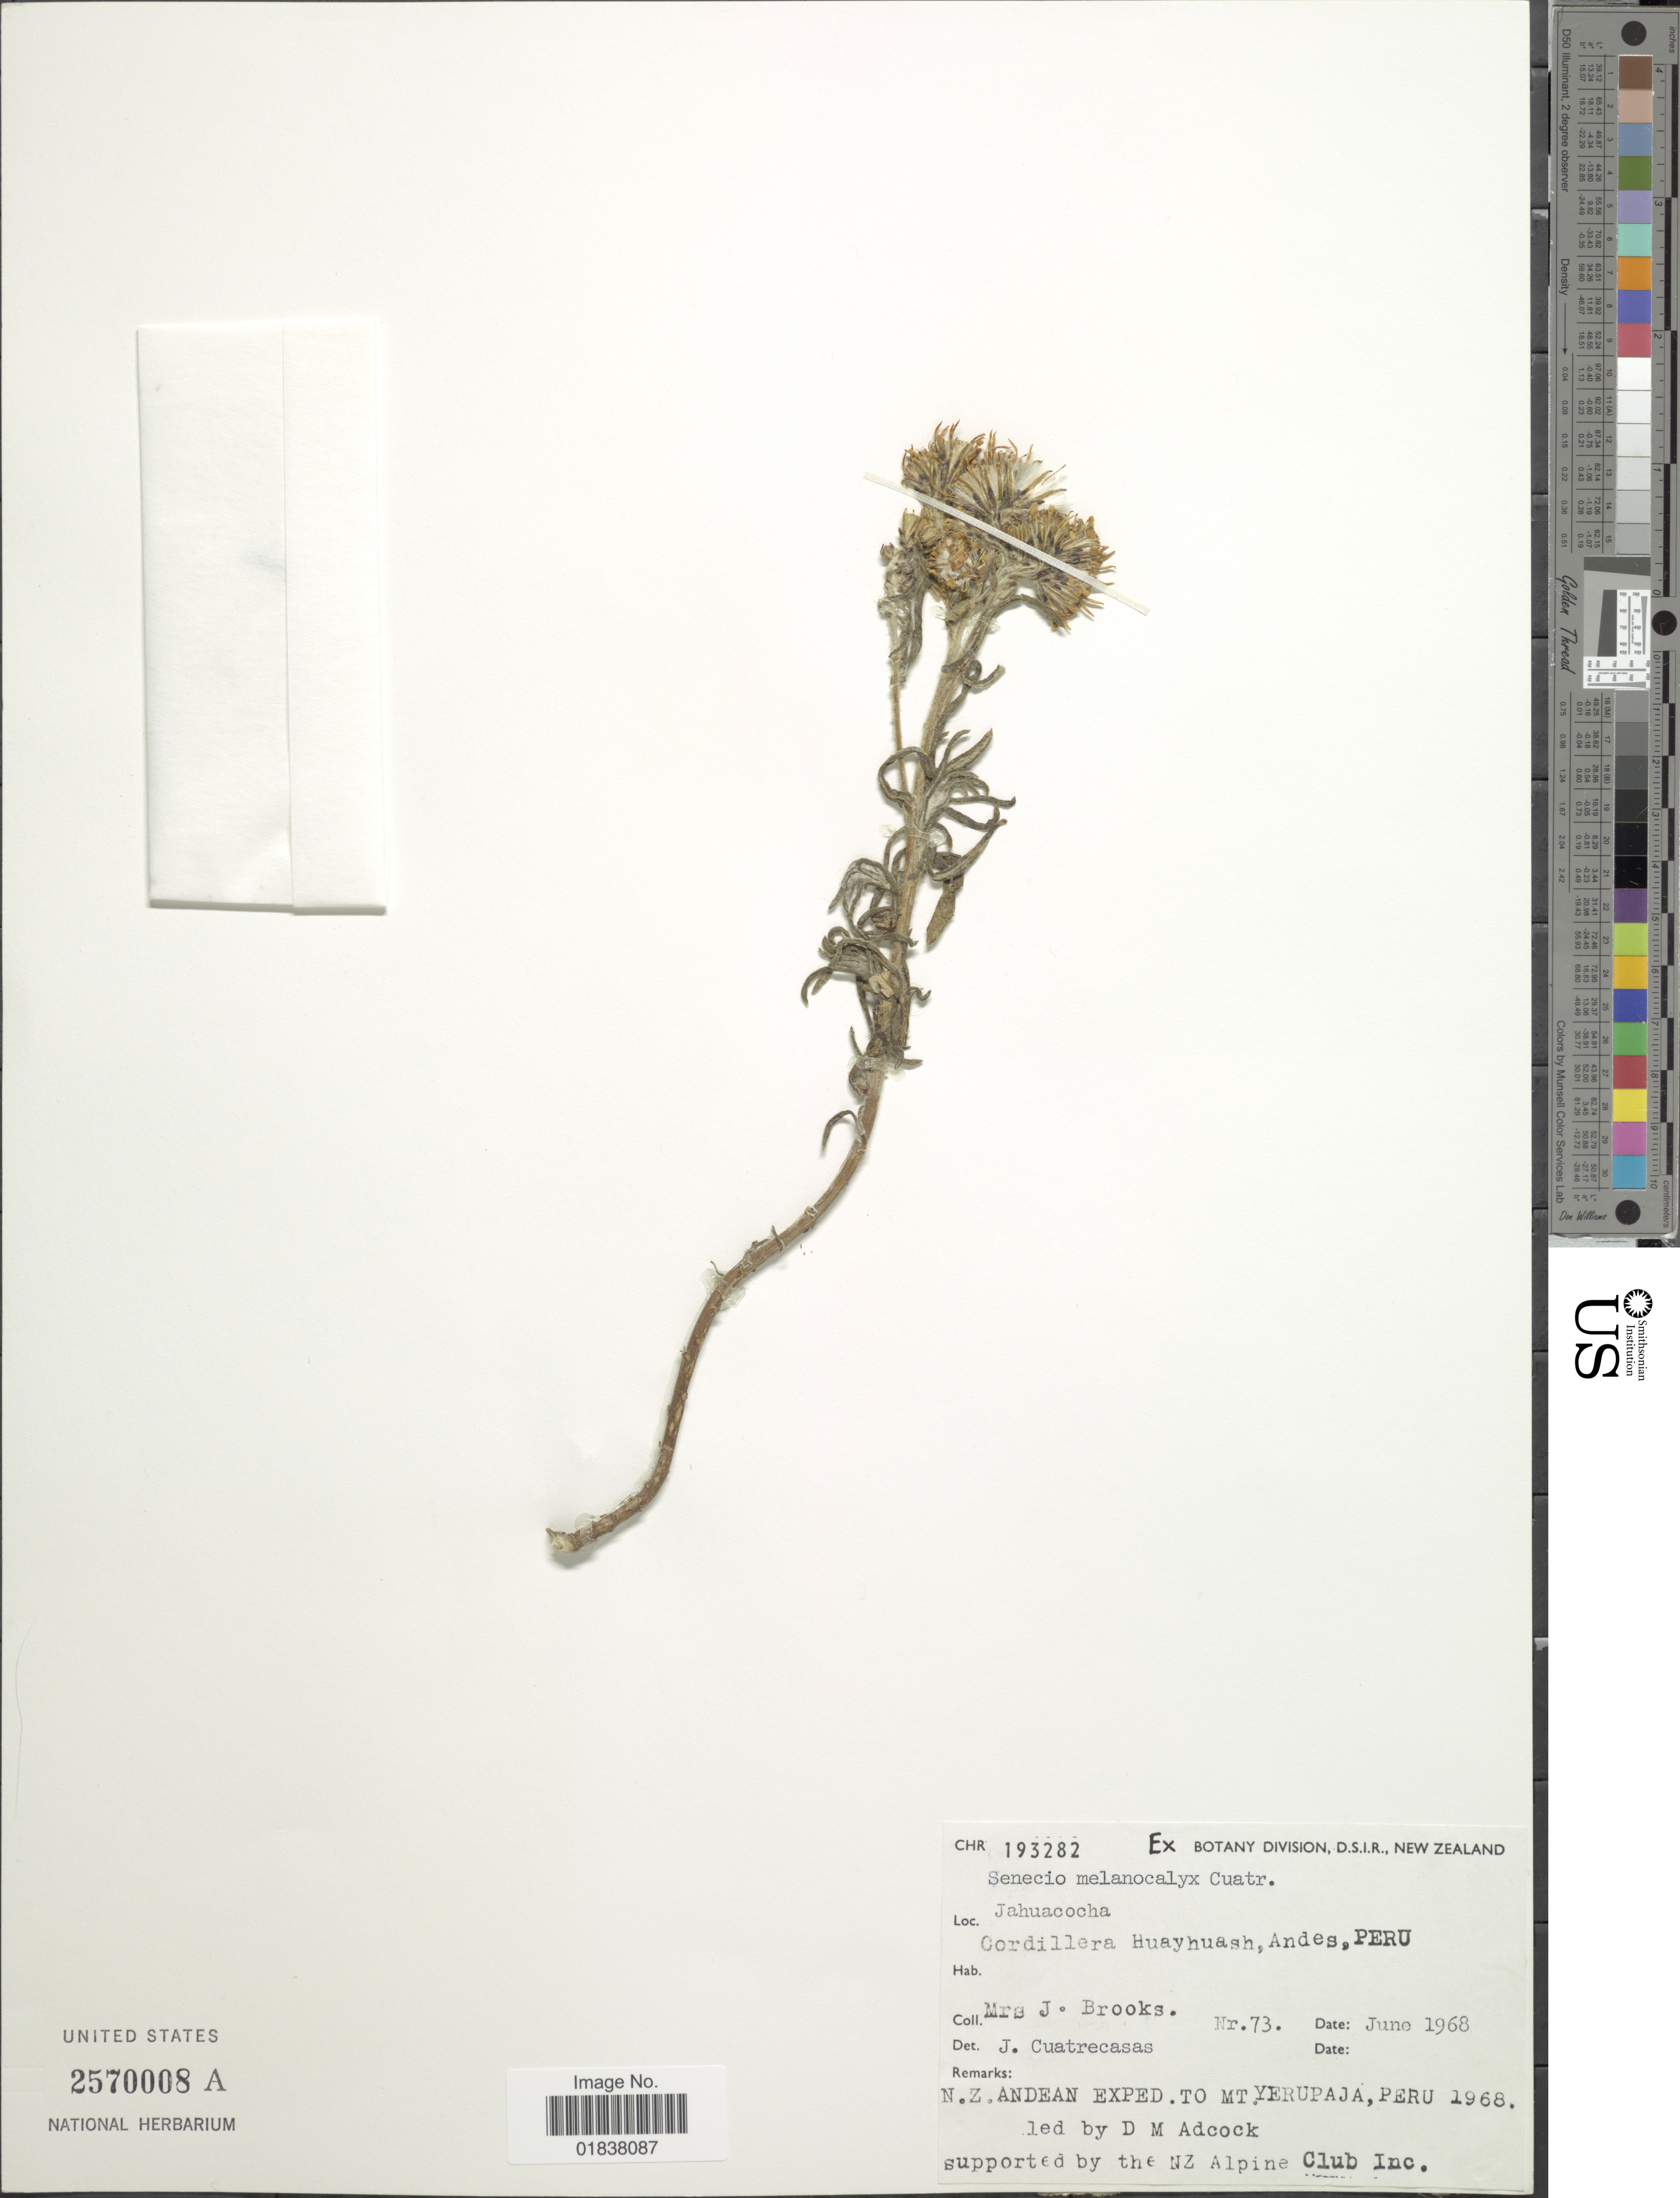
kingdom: Plantae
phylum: Tracheophyta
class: Magnoliopsida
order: Asterales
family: Asteraceae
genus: Senecio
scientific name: Senecio melanocalyx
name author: Cuatrec.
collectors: J. Brooks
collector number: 73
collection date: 1968-06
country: Peru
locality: Jahuacocha, Cordillera Huayhuash, Andes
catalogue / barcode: US 2570008A